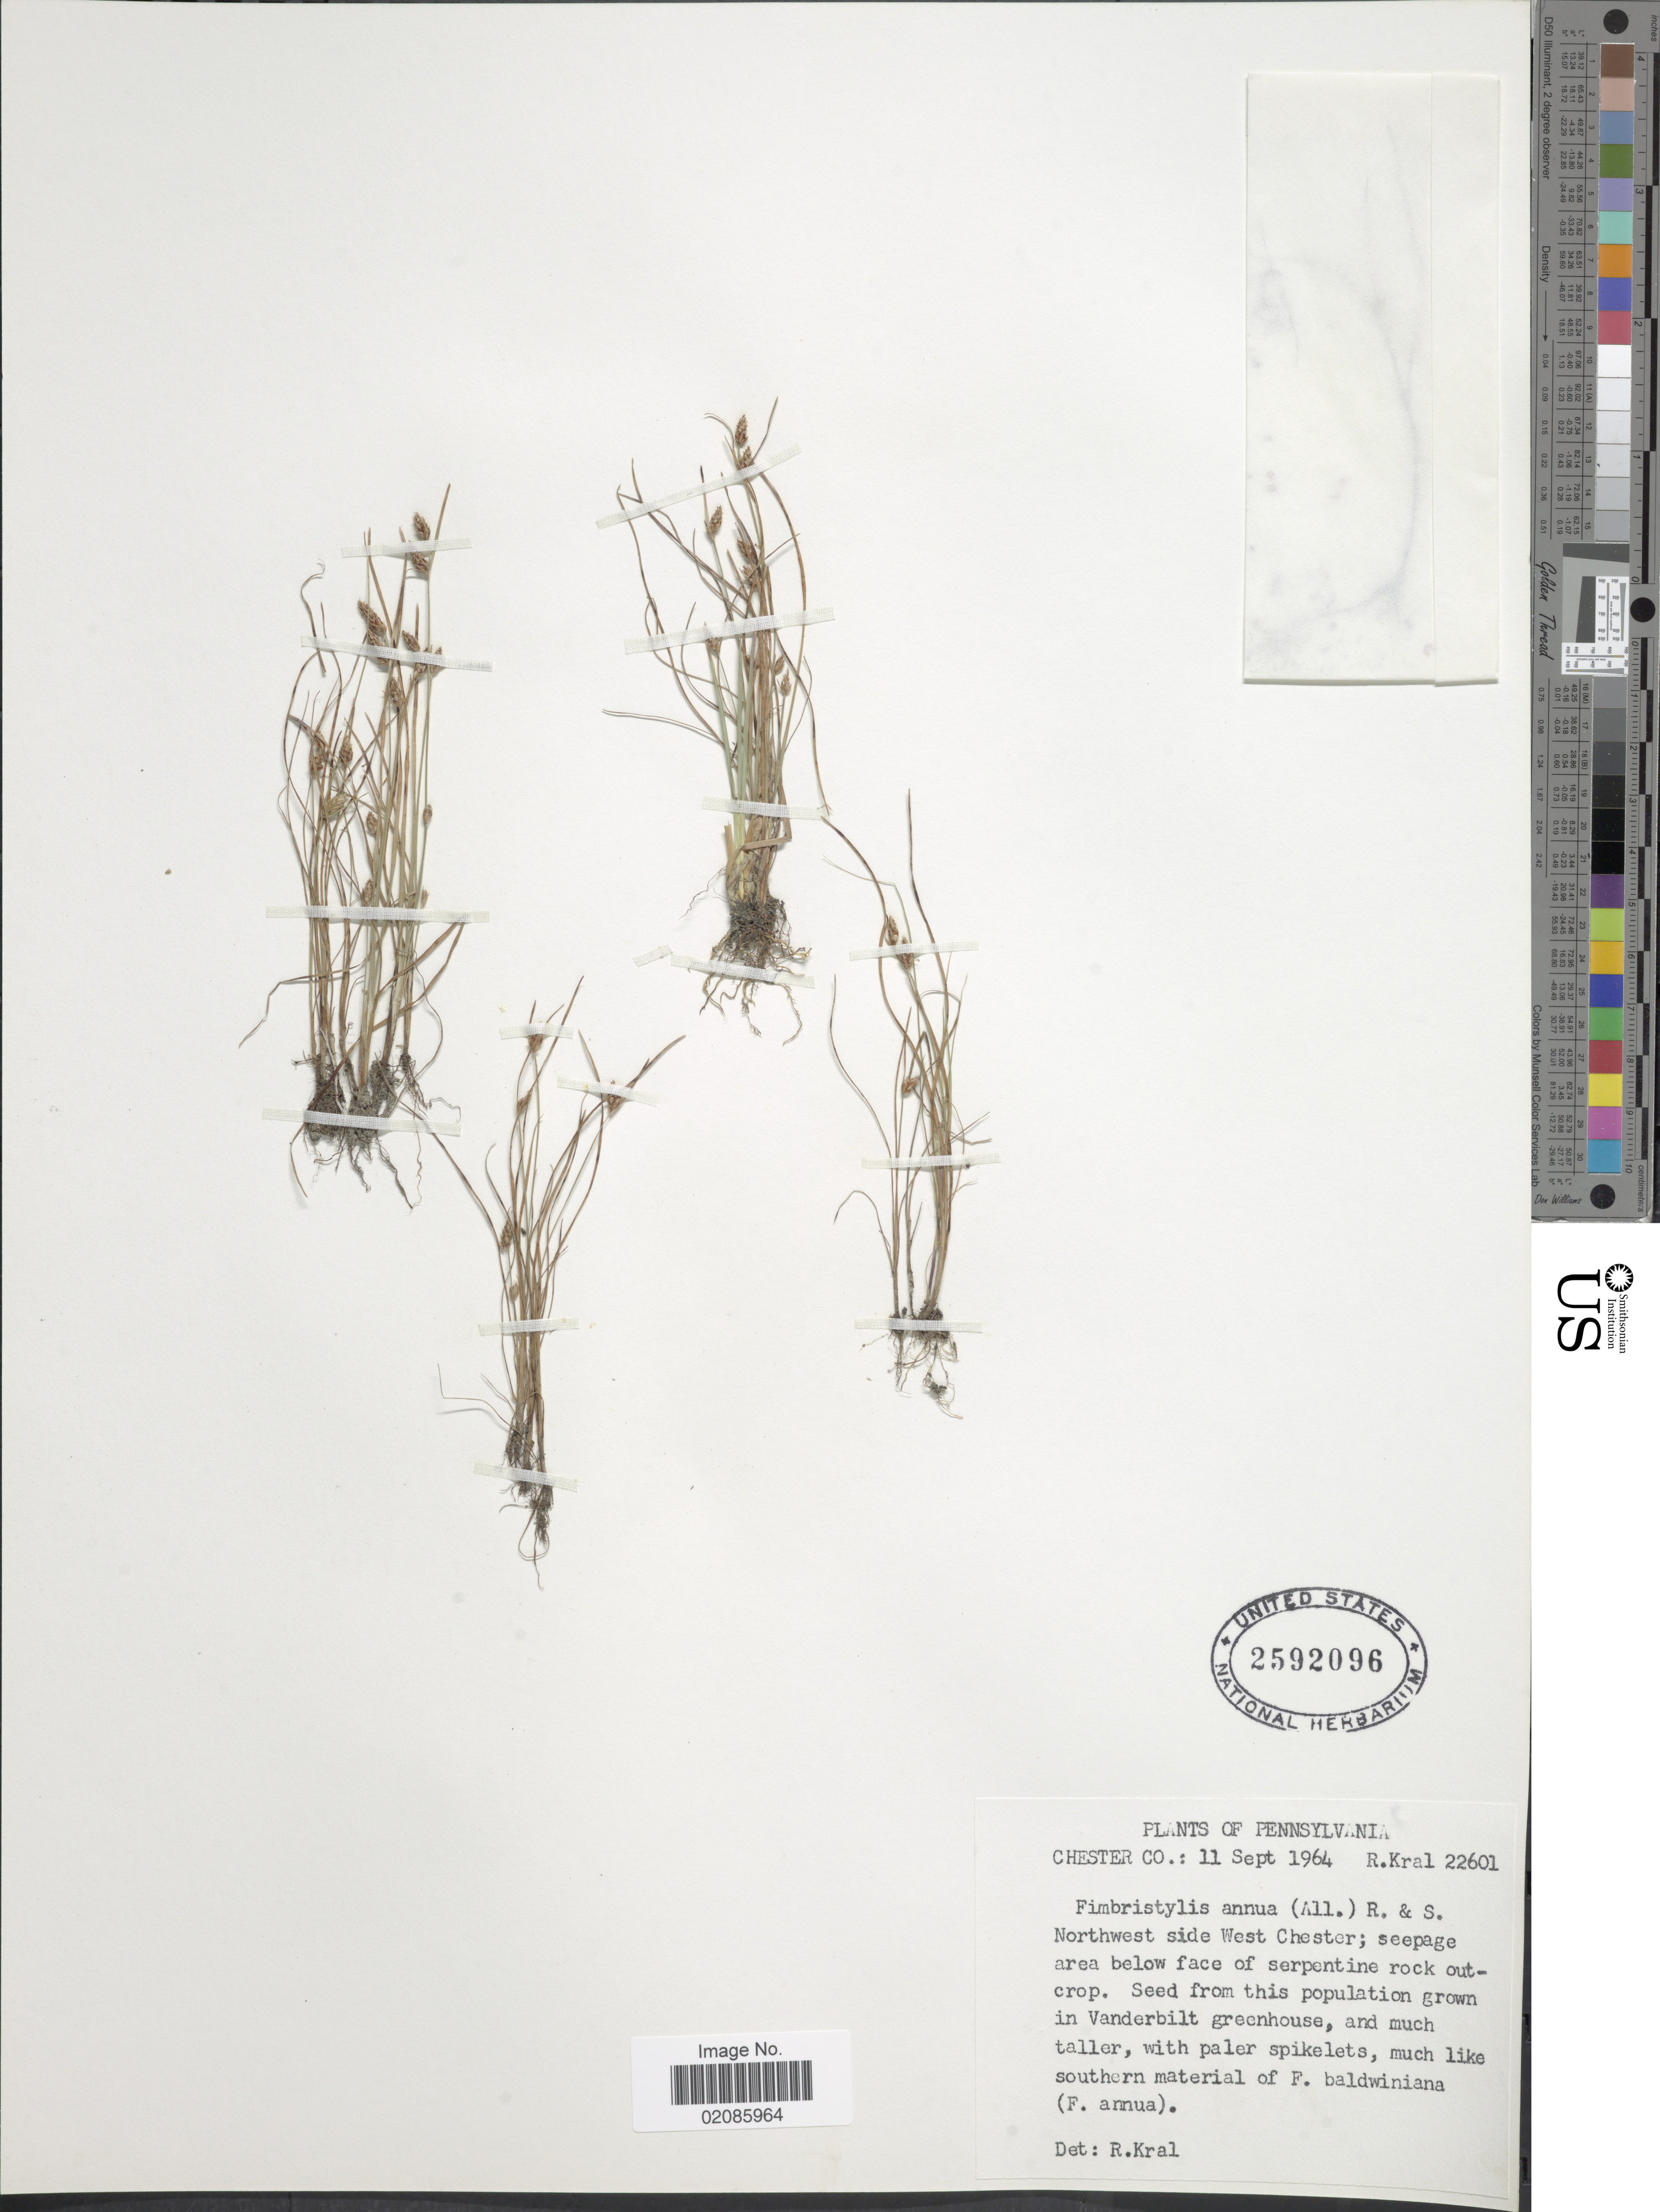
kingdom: Plantae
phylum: Tracheophyta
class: Liliopsida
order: Poales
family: Cyperaceae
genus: Fimbristylis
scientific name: Fimbristylis annua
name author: (All.) Roem. & Schult.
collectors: R. Kral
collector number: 22601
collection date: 1964-09-11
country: United States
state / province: Pennsylvania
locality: Chester Co. Northwest side West Chester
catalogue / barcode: US 2592096